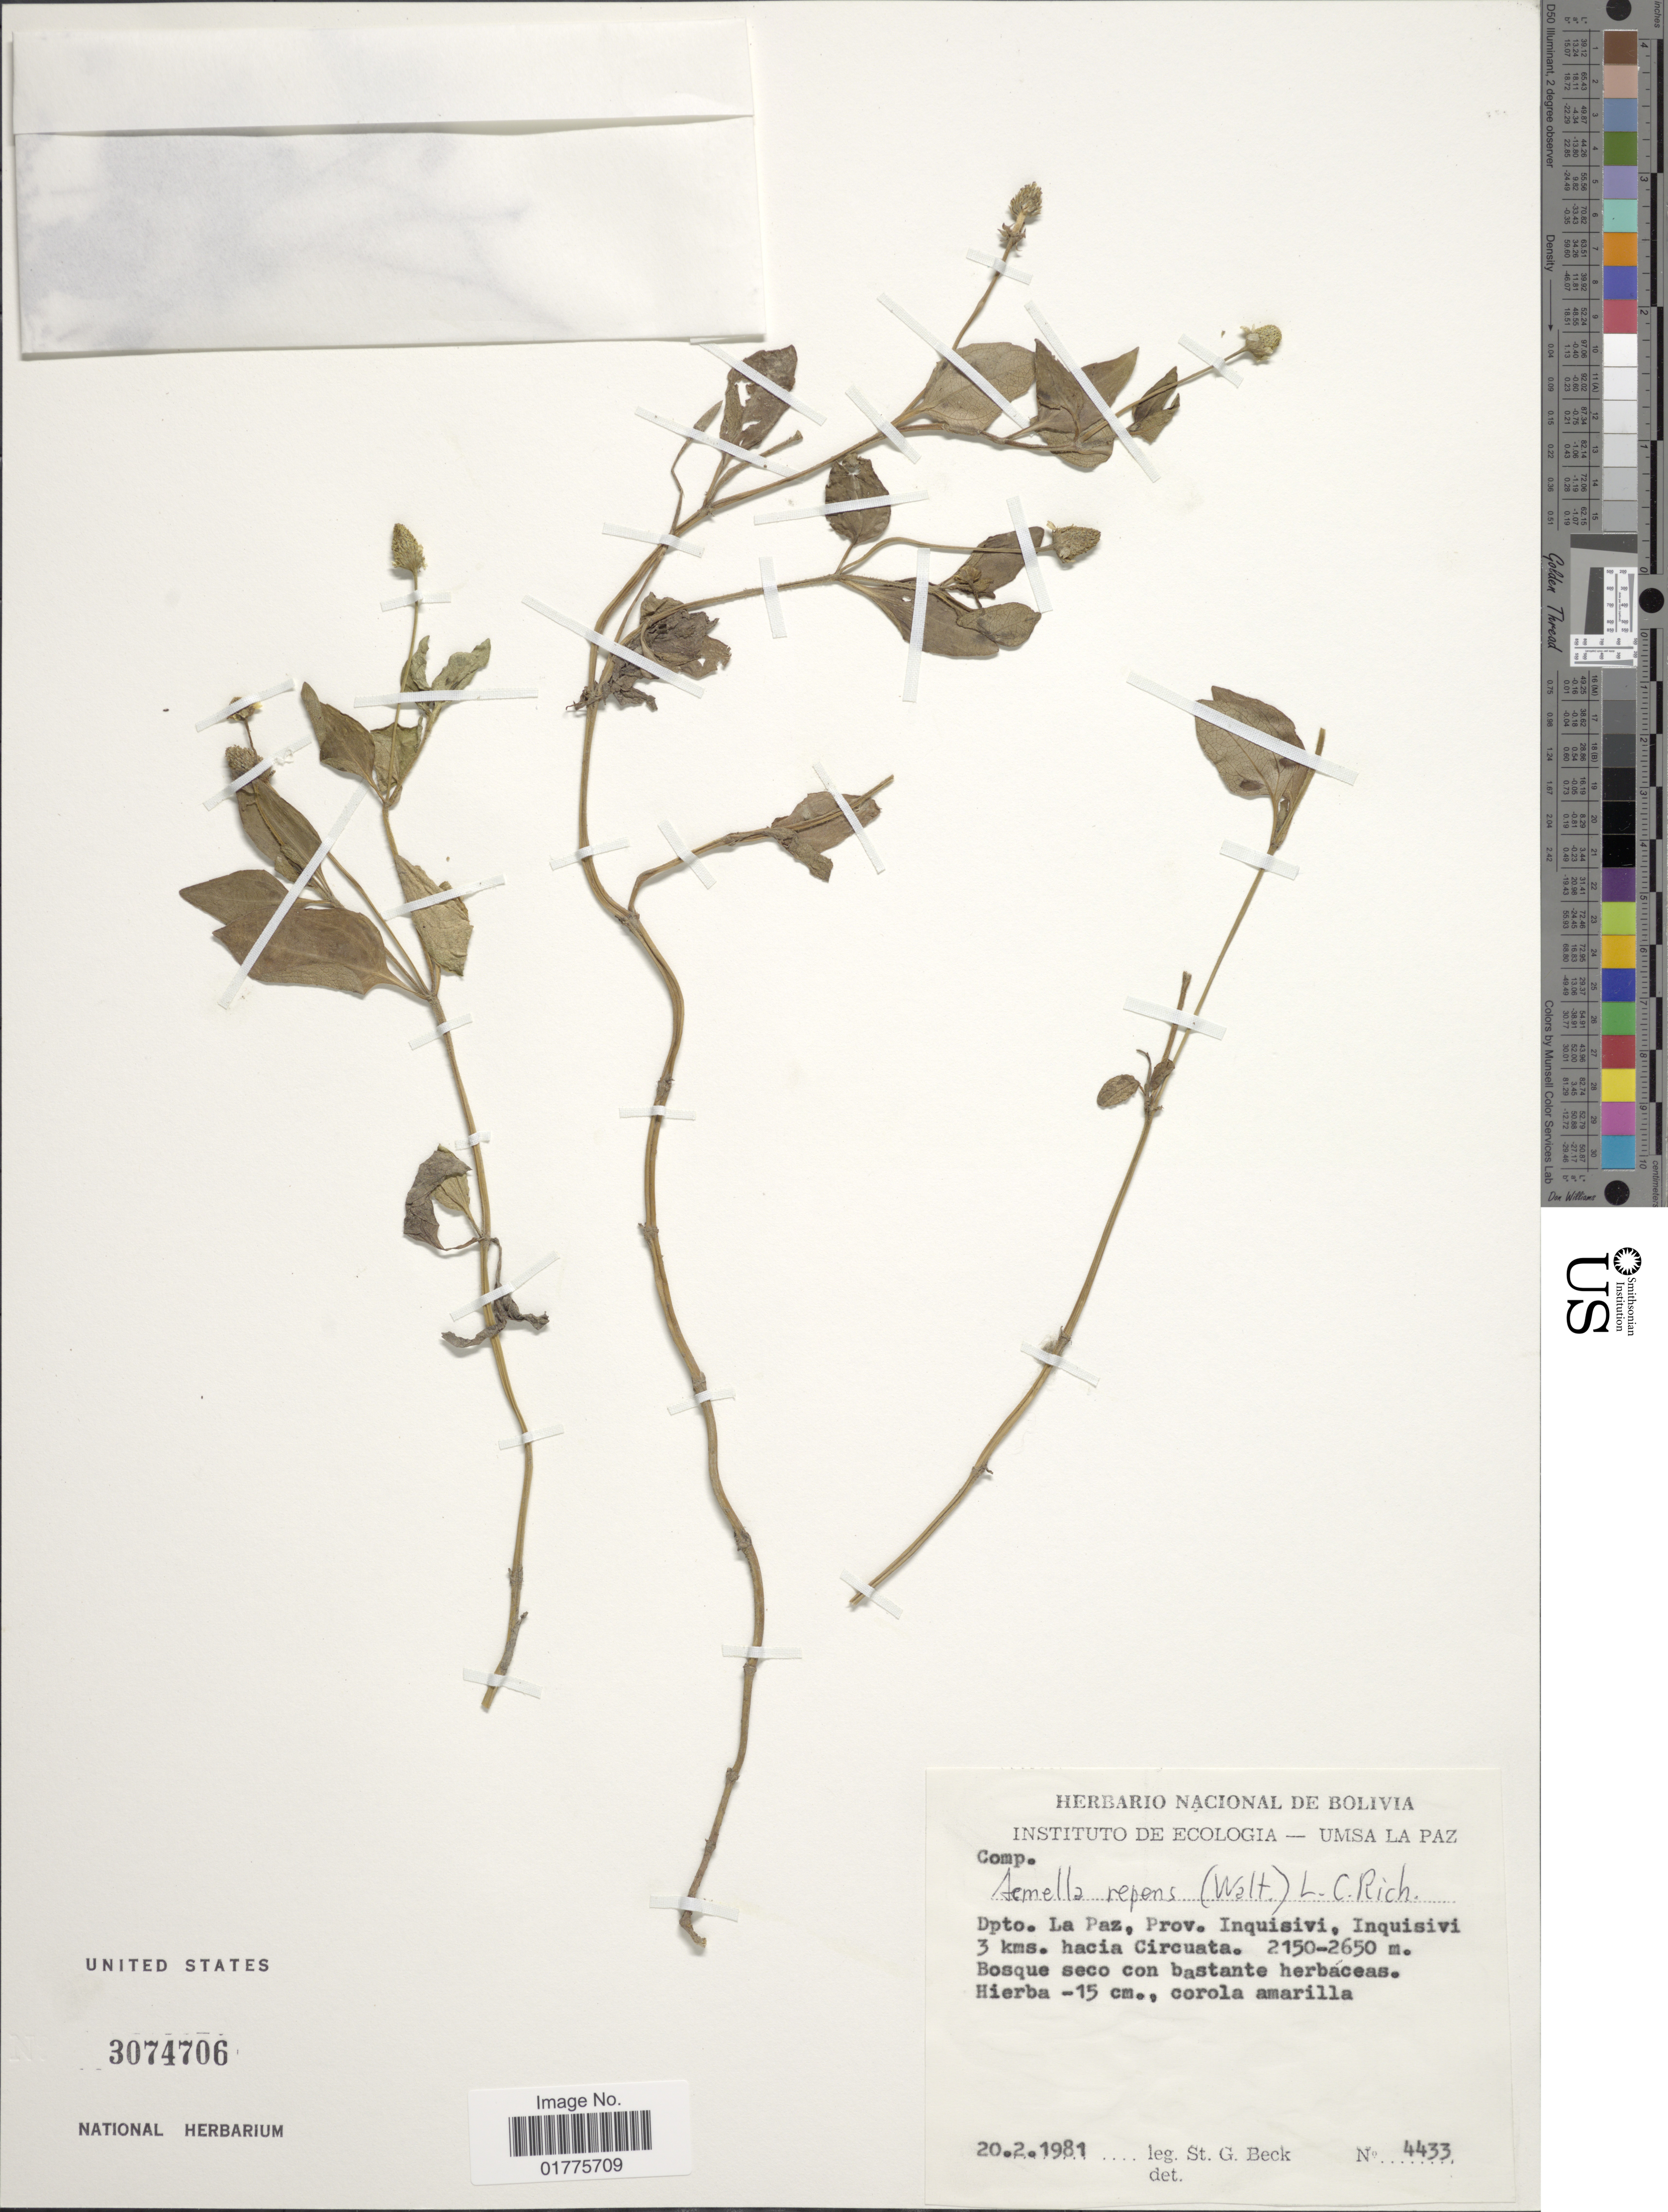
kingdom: Plantae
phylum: Tracheophyta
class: Magnoliopsida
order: Asterales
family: Asteraceae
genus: Acmella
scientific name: Acmella repens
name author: (Walter) Rich.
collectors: S. G. Beck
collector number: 4433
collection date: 1981-02-20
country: Bolivia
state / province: La Paz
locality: Prov. Inquisivi, Inquisivi, 3 kms. havia Circuata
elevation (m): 2150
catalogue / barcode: US 3074706